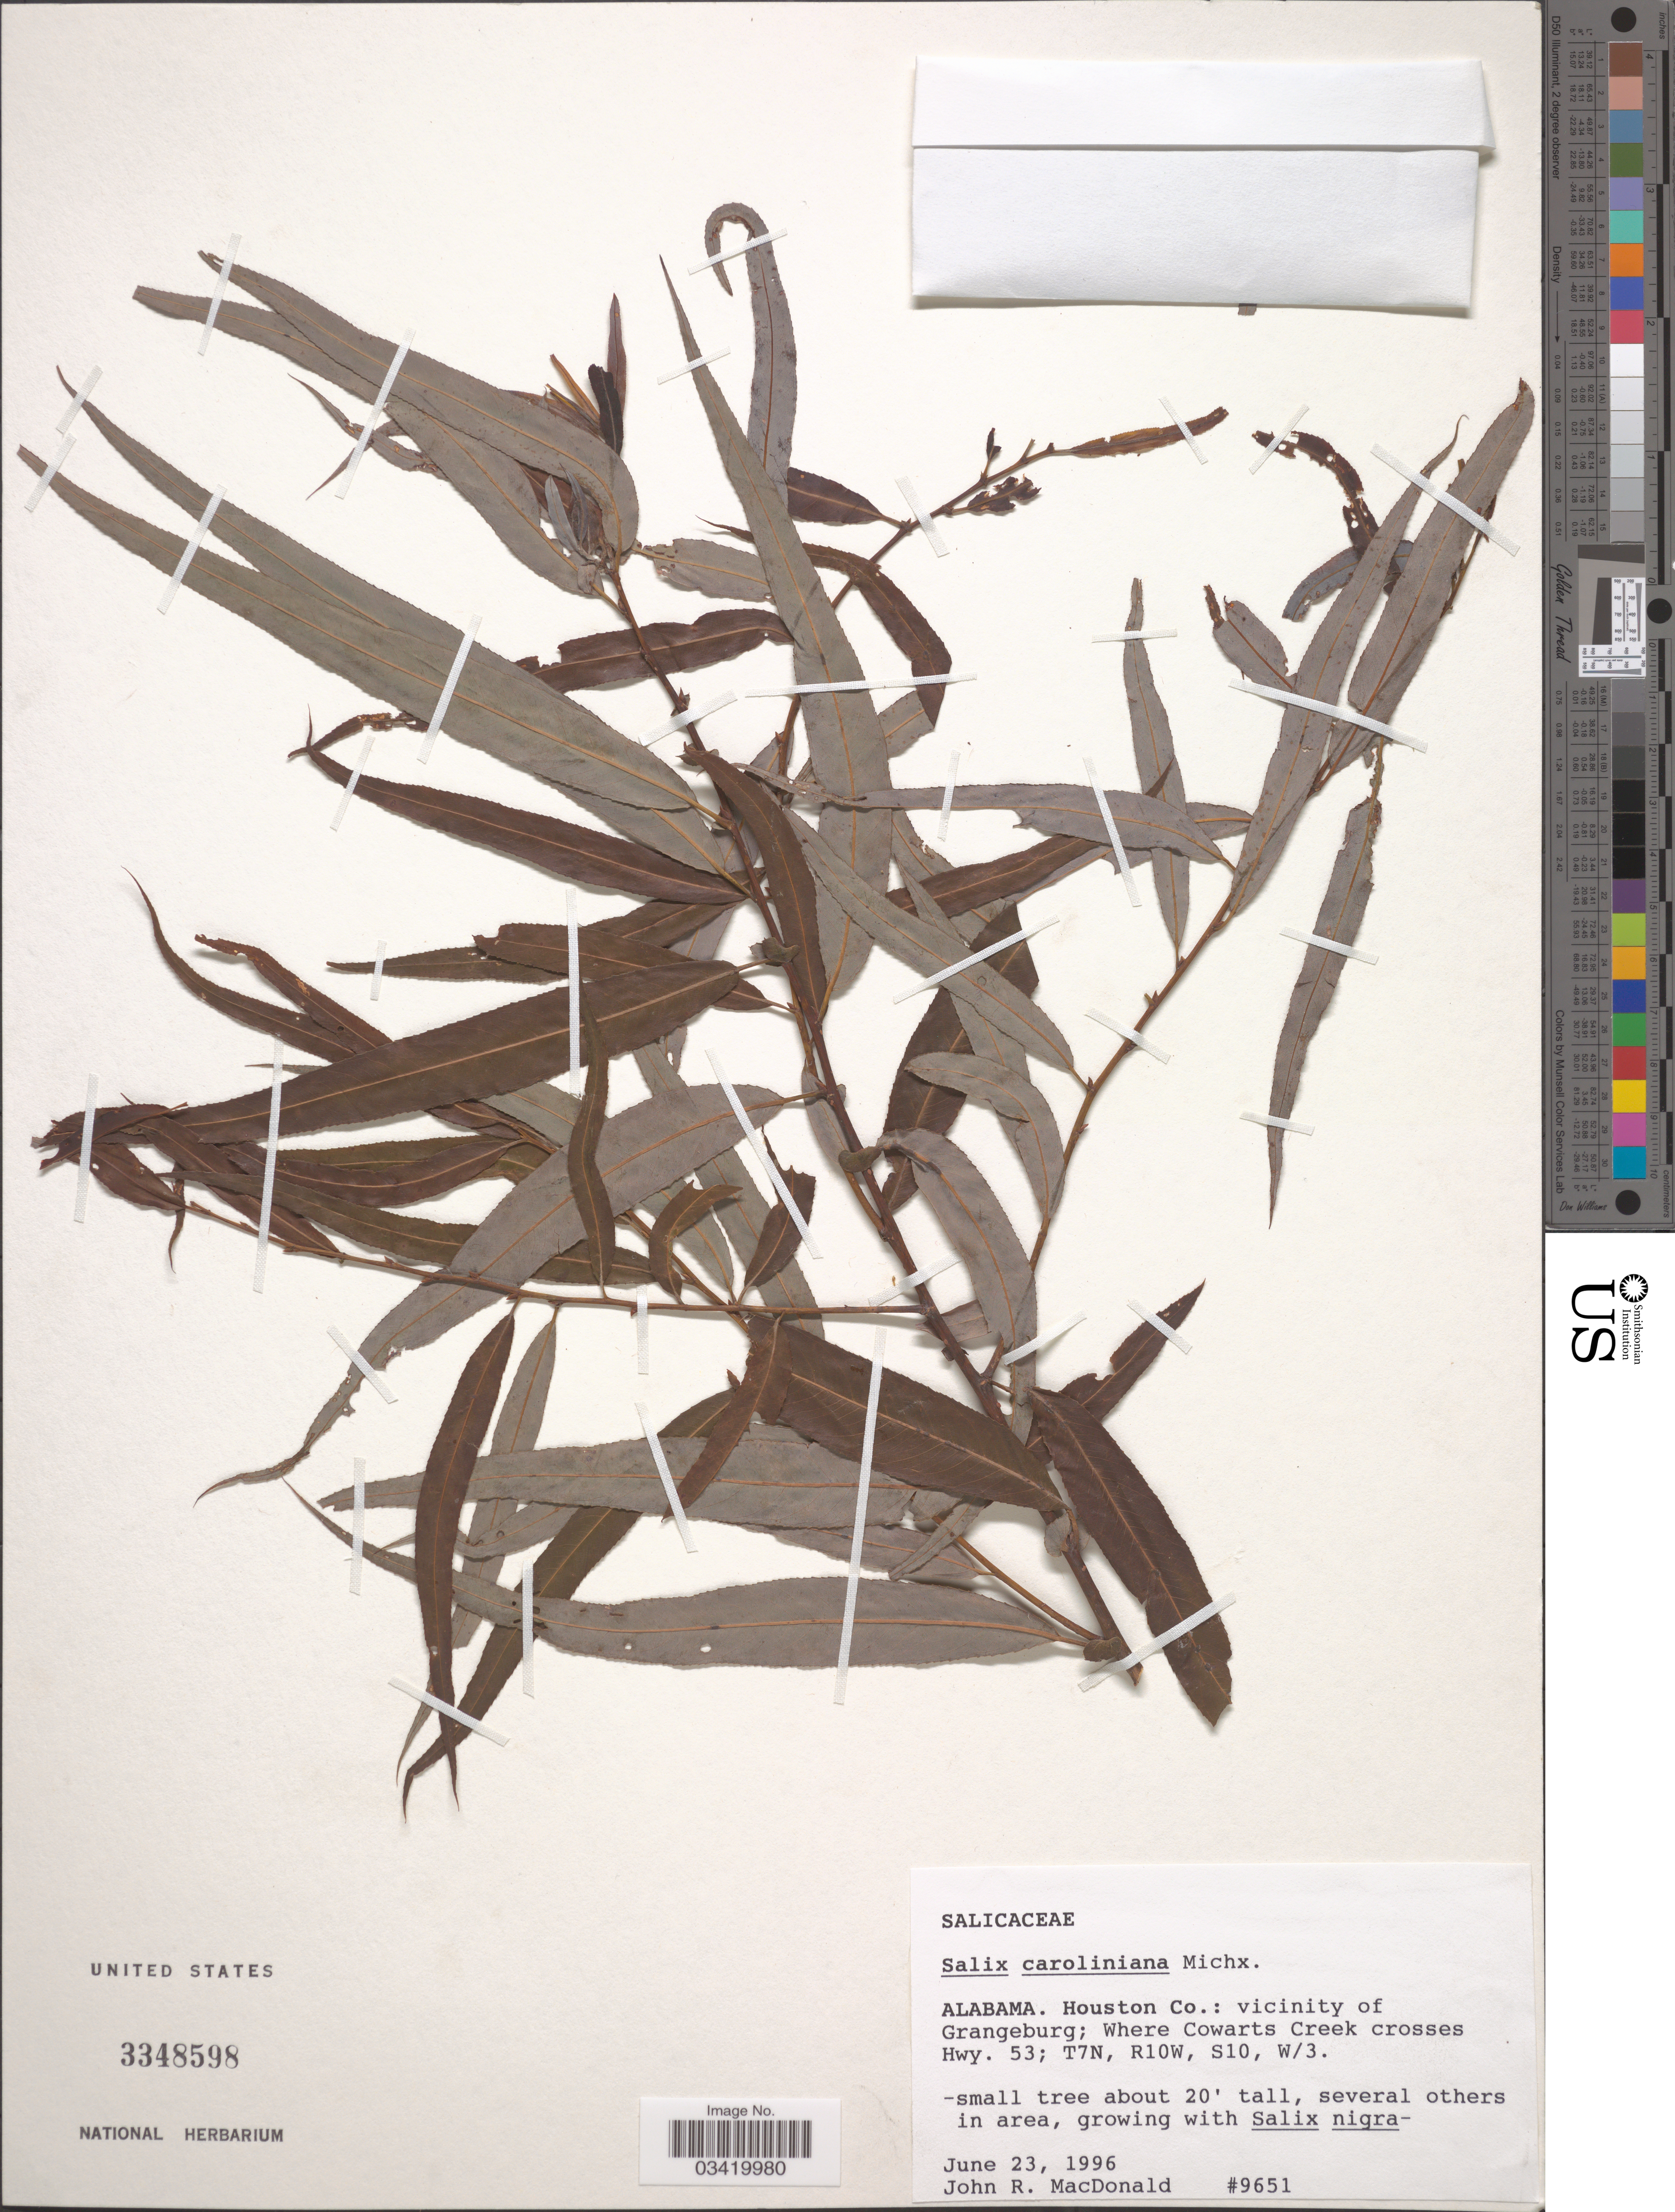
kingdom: Plantae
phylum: Tracheophyta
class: Magnoliopsida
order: Malpighiales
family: Salicaceae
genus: Salix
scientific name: Salix caroliniana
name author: Michx.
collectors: J. MacDonald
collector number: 9651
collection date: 1996-06-23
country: United States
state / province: Alabama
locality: Houston Co.: vicinity of Grangeburg; Where Cowarts Creek crosses Hwy. 53; T7N, R10W, S10, W/3.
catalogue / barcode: US 3348598